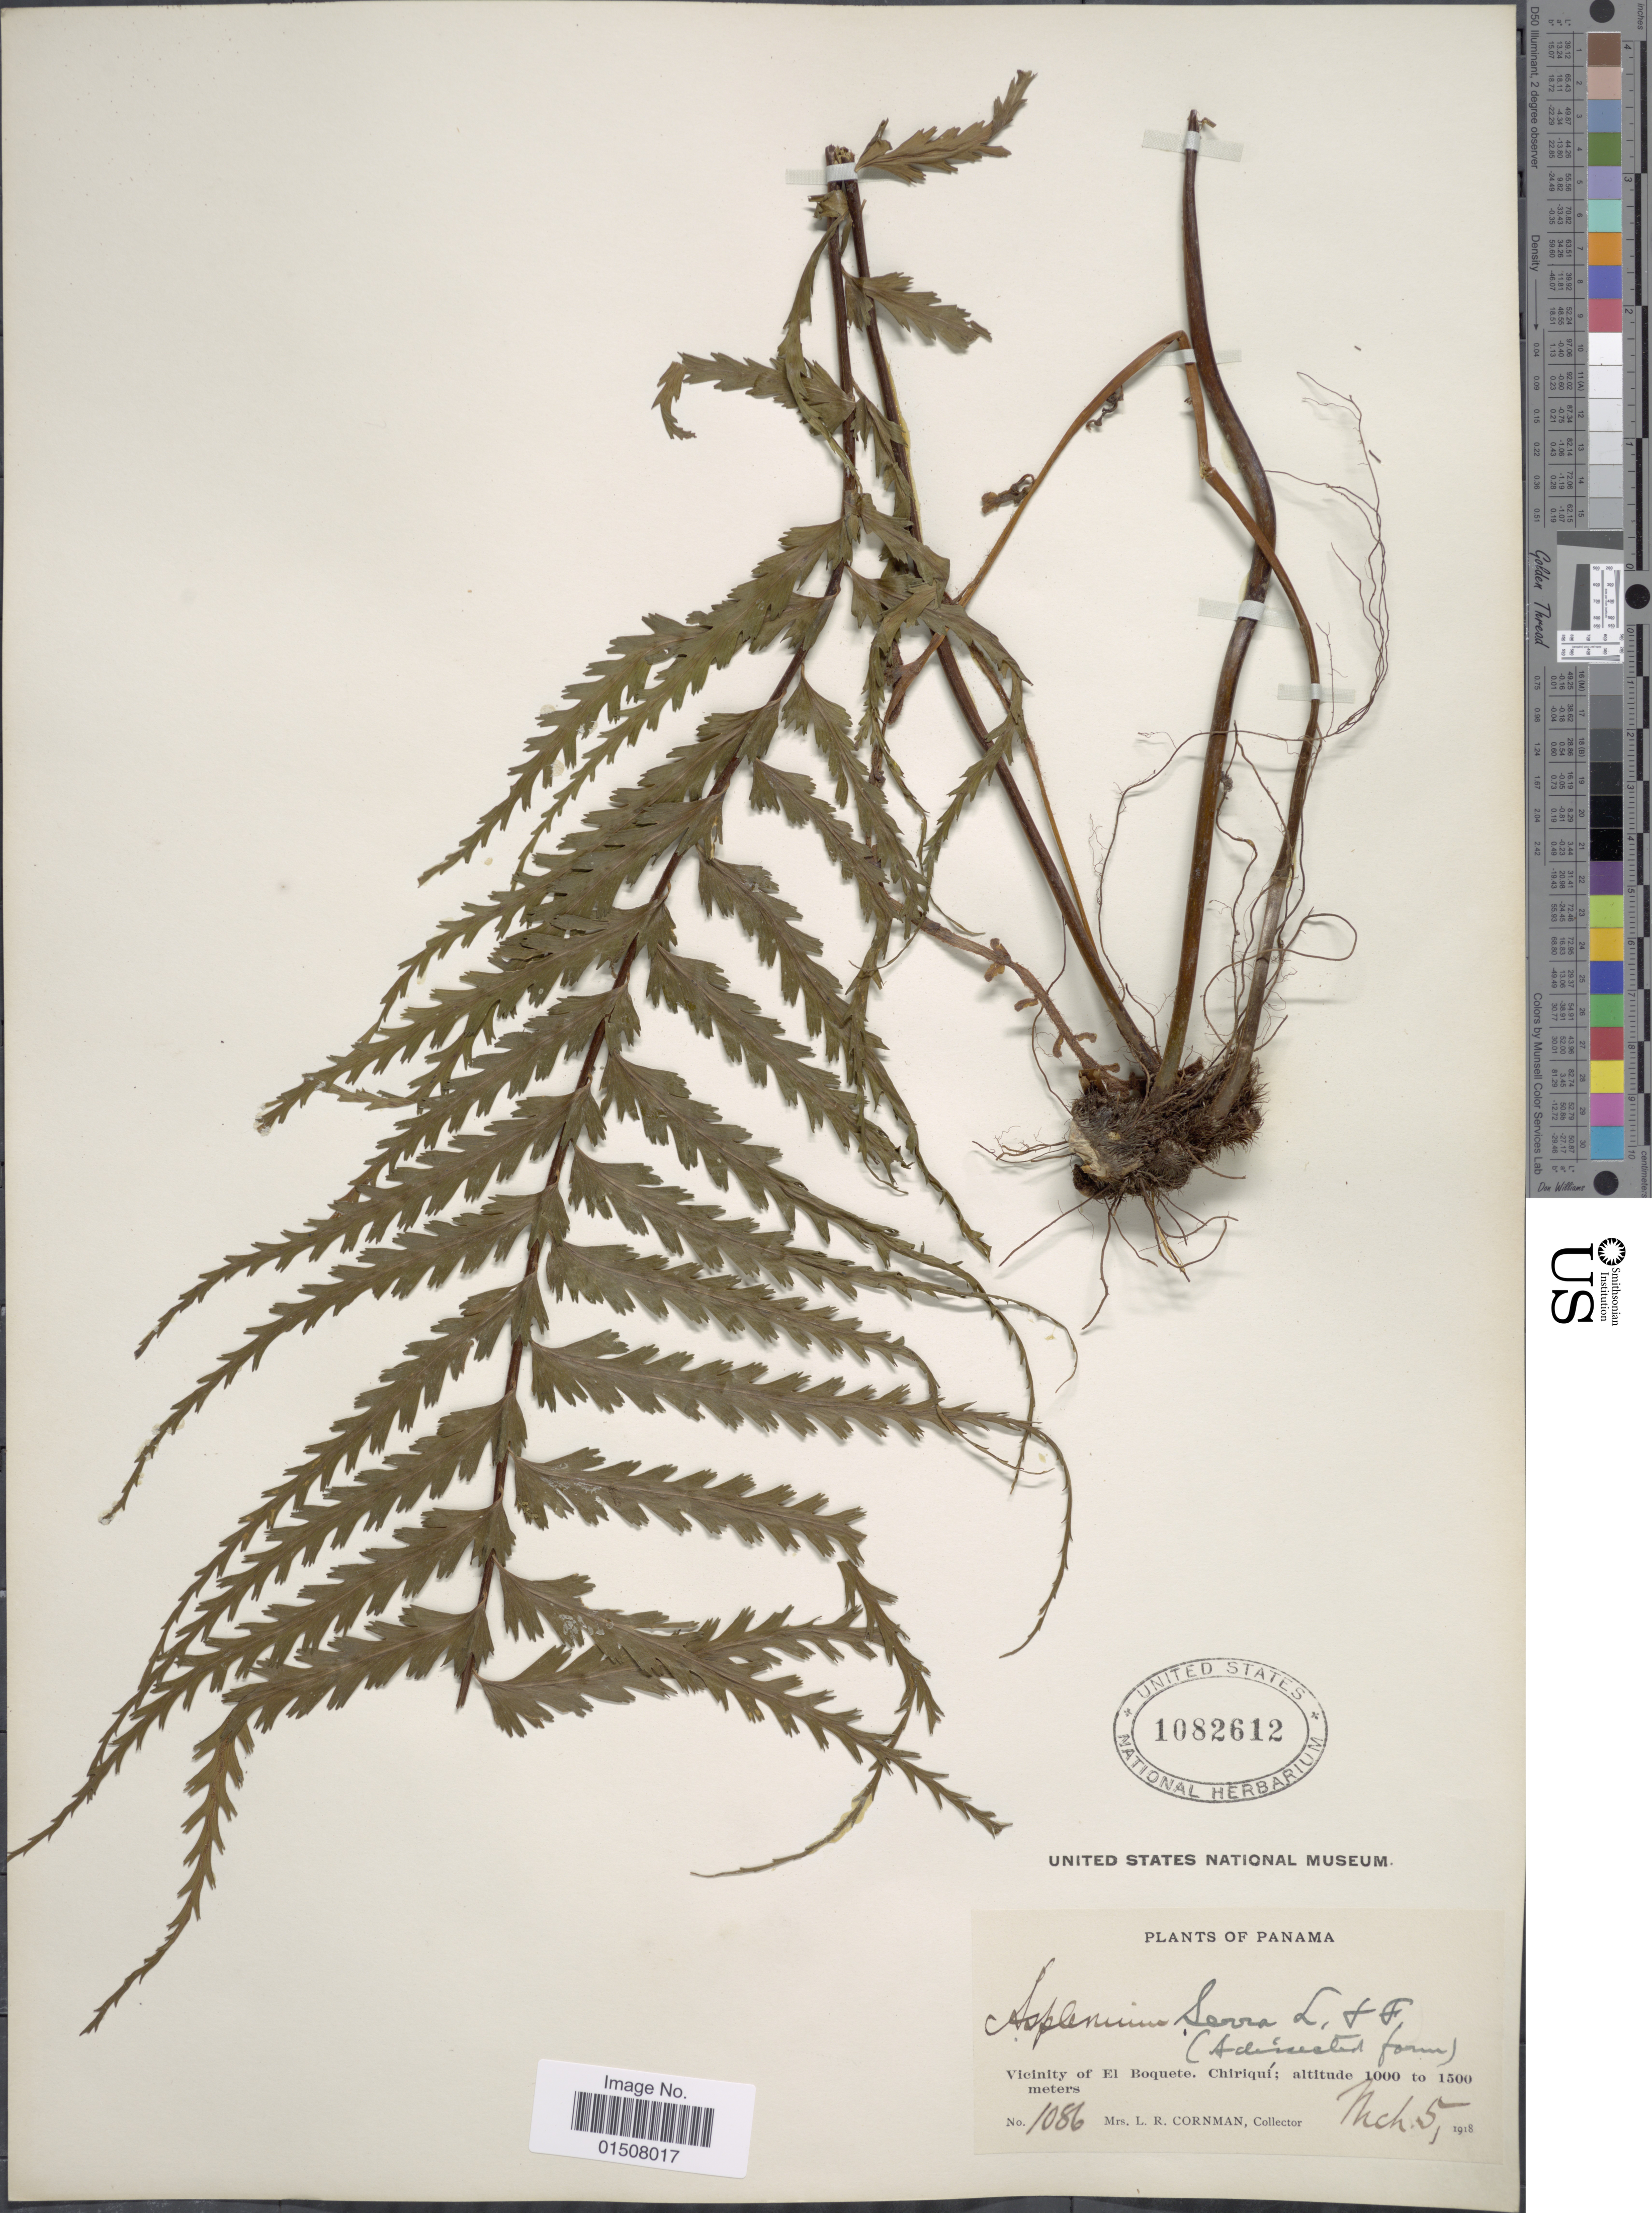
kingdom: Plantae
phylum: Tracheophyta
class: Polypodiopsida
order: Polypodiales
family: Aspleniaceae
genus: Asplenium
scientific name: Asplenium serra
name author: Langsd. & Fisch.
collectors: L. Cornman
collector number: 1086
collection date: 1918-03-05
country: Panama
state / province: Chiriqui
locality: Vicinity of El Boquete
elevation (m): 1000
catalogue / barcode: US 1082612